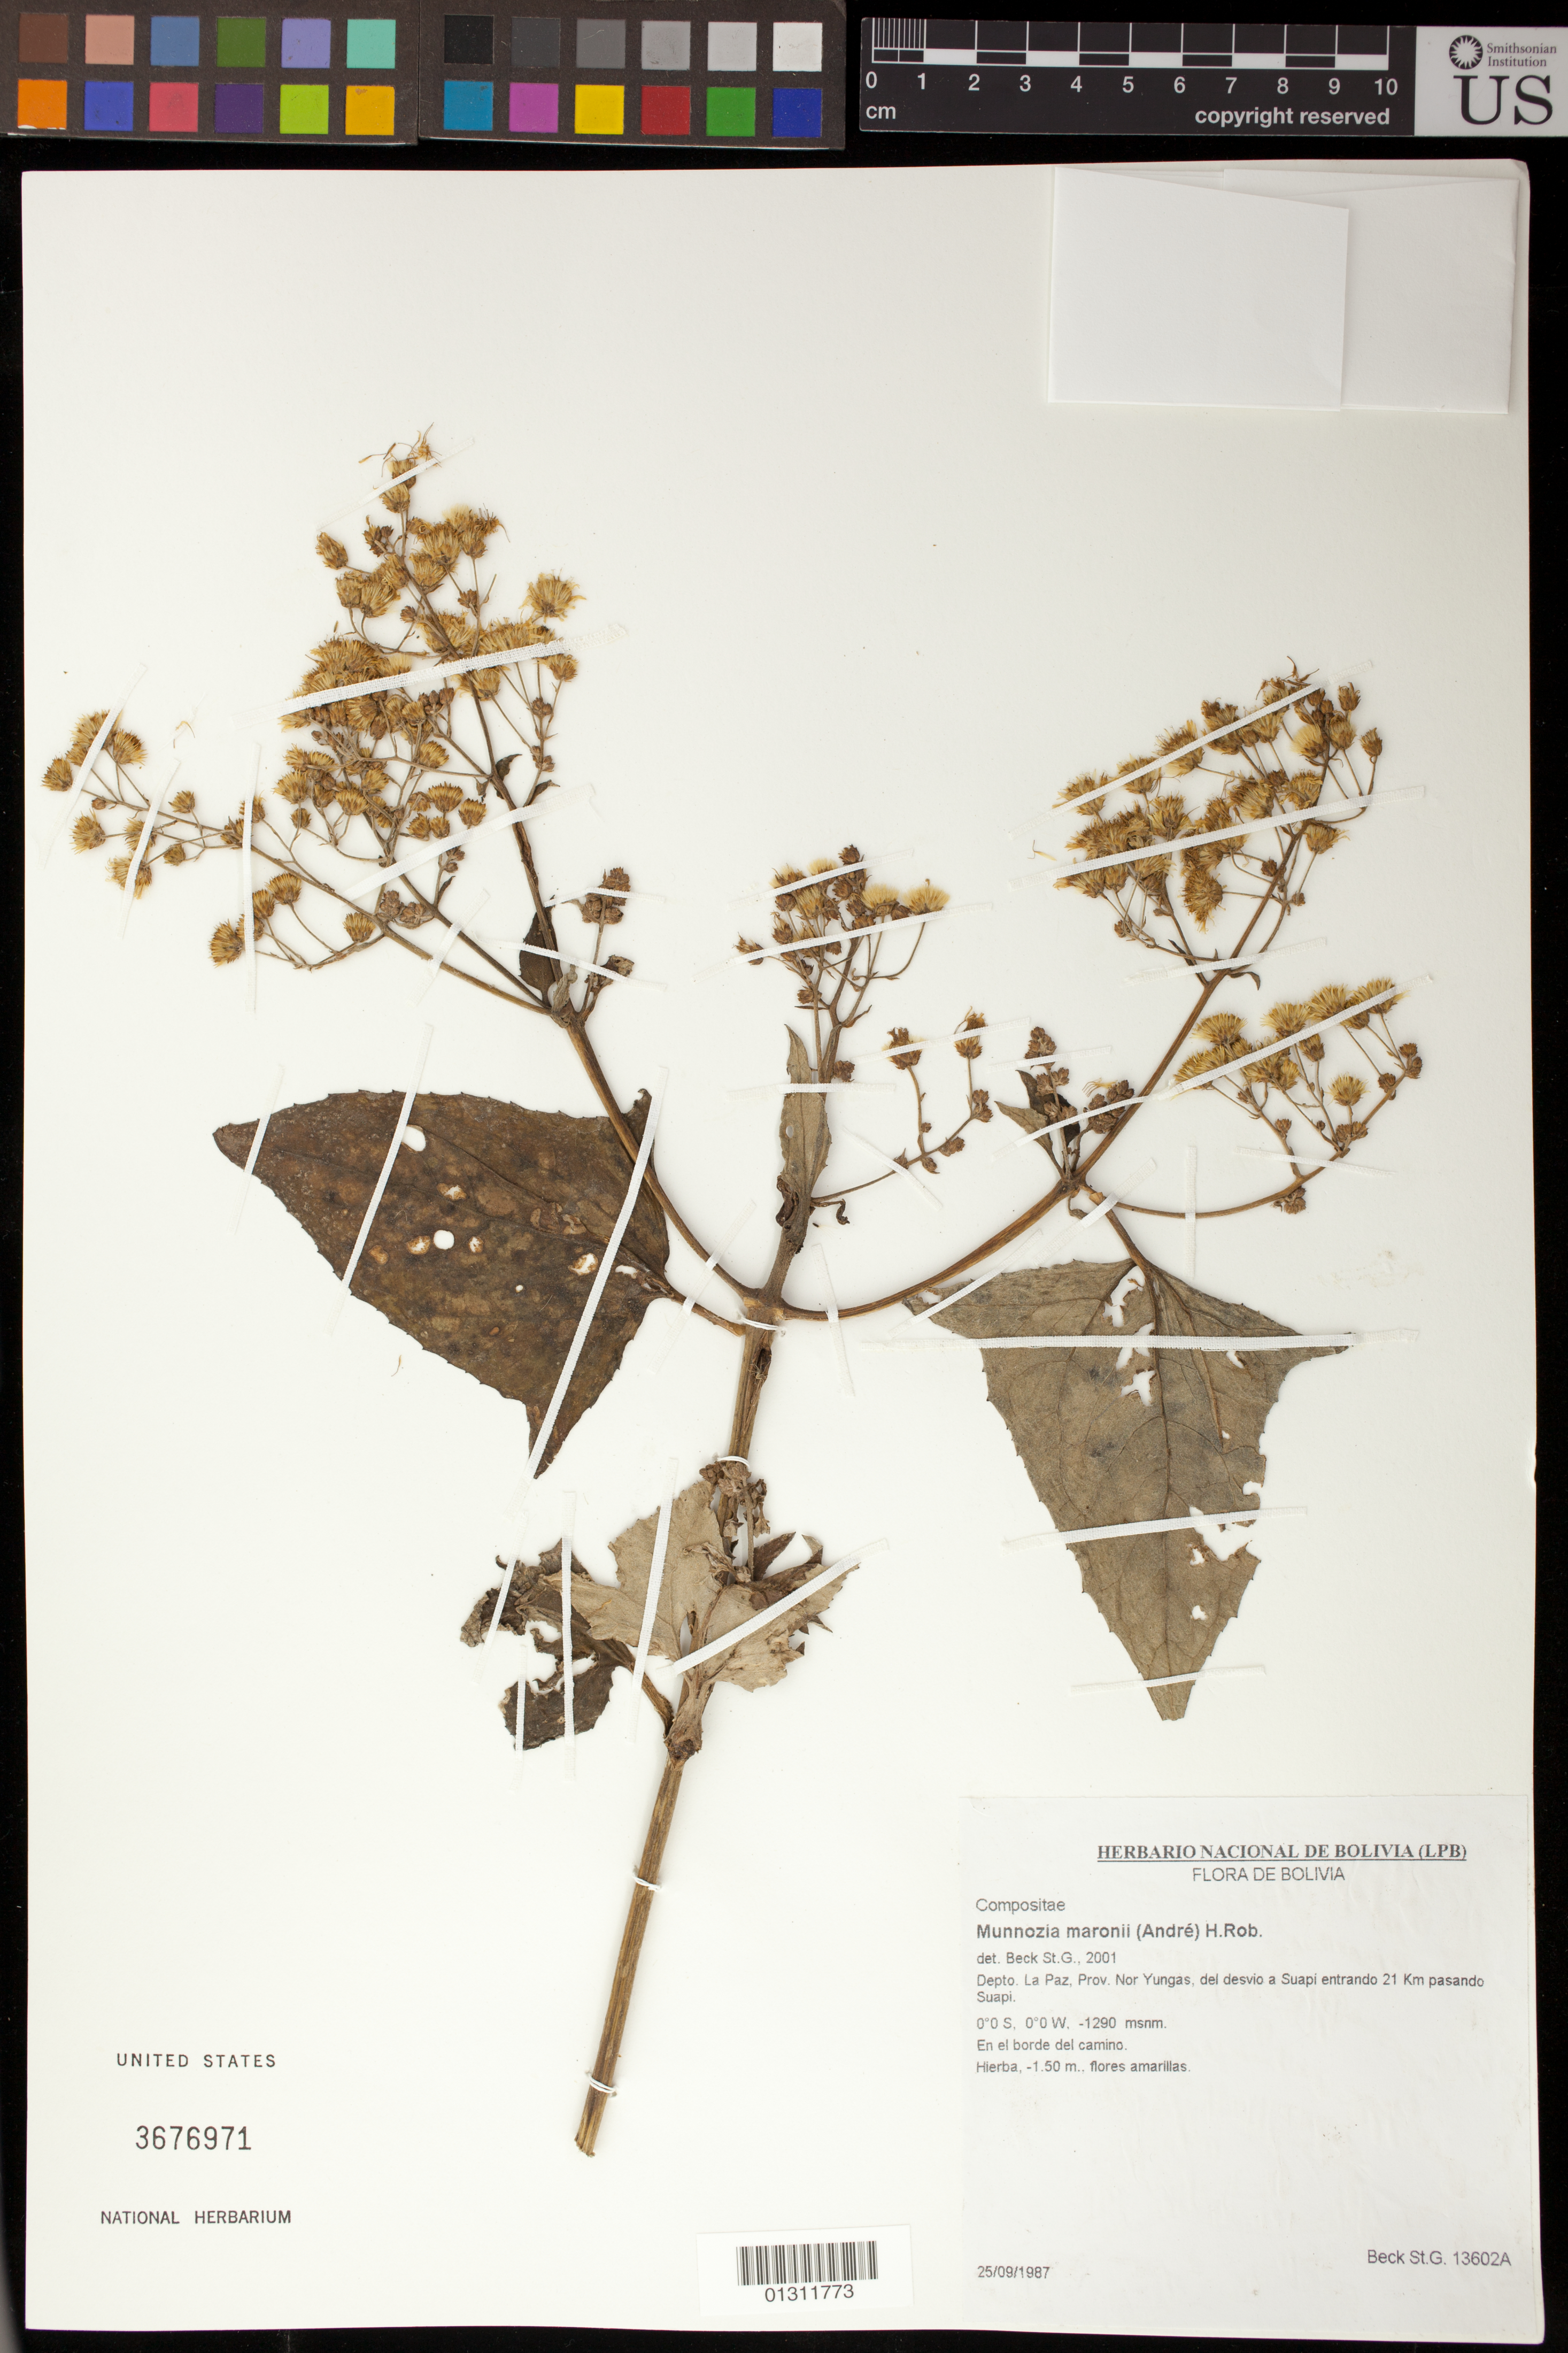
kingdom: Plantae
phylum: Tracheophyta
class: Magnoliopsida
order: Asterales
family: Asteraceae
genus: Munnozia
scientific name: Munnozia maronii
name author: (André) H. Rob.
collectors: S. G. Beck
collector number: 13602a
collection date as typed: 25 Sep 1987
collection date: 1987-09-25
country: Bolivia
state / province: La Paz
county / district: Nor Yungas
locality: del desvio a Suapi entrando 21 km pasando Suapi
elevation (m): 1290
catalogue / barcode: US 3676971